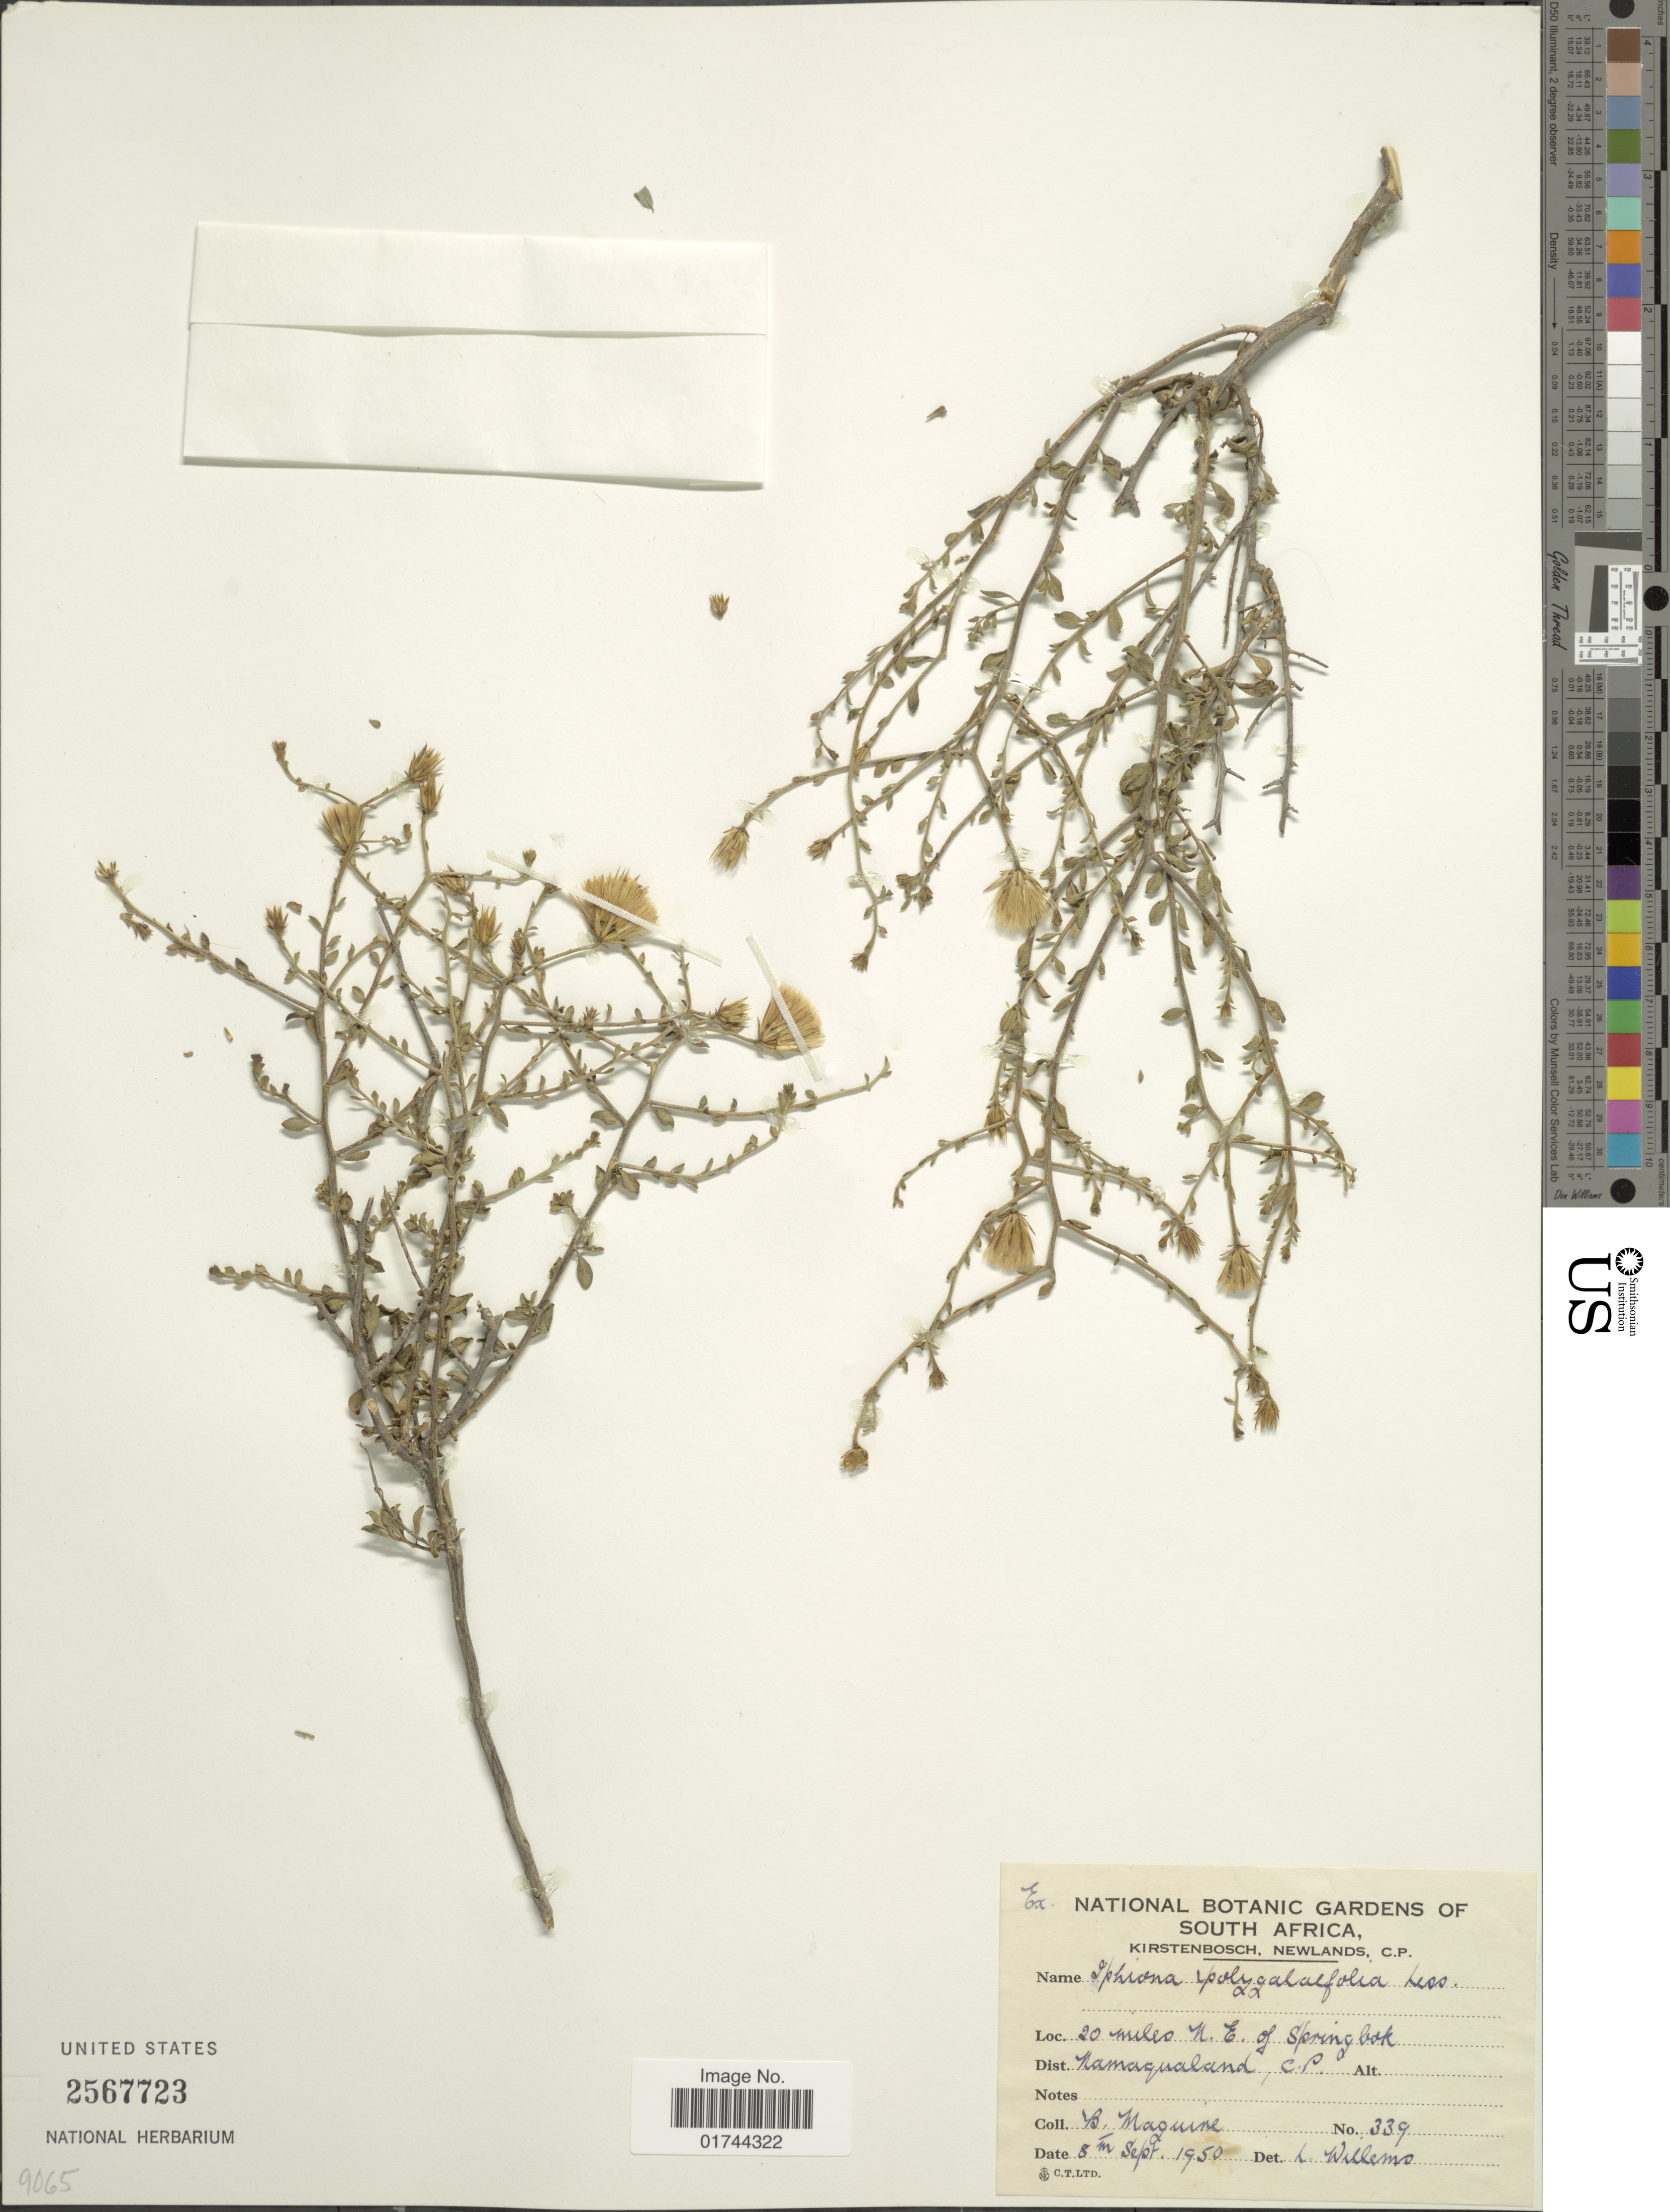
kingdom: Plantae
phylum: Tracheophyta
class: Magnoliopsida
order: Asterales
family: Asteraceae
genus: Iphiona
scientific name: Iphiona polygalifolia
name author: Benth. & Hook. f.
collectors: B. Maguire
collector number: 339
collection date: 1950-09-08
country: South Africa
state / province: Northern Cape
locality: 20 miles N, E. of Springbok, Namaqualand, C. P.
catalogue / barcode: US 2567723